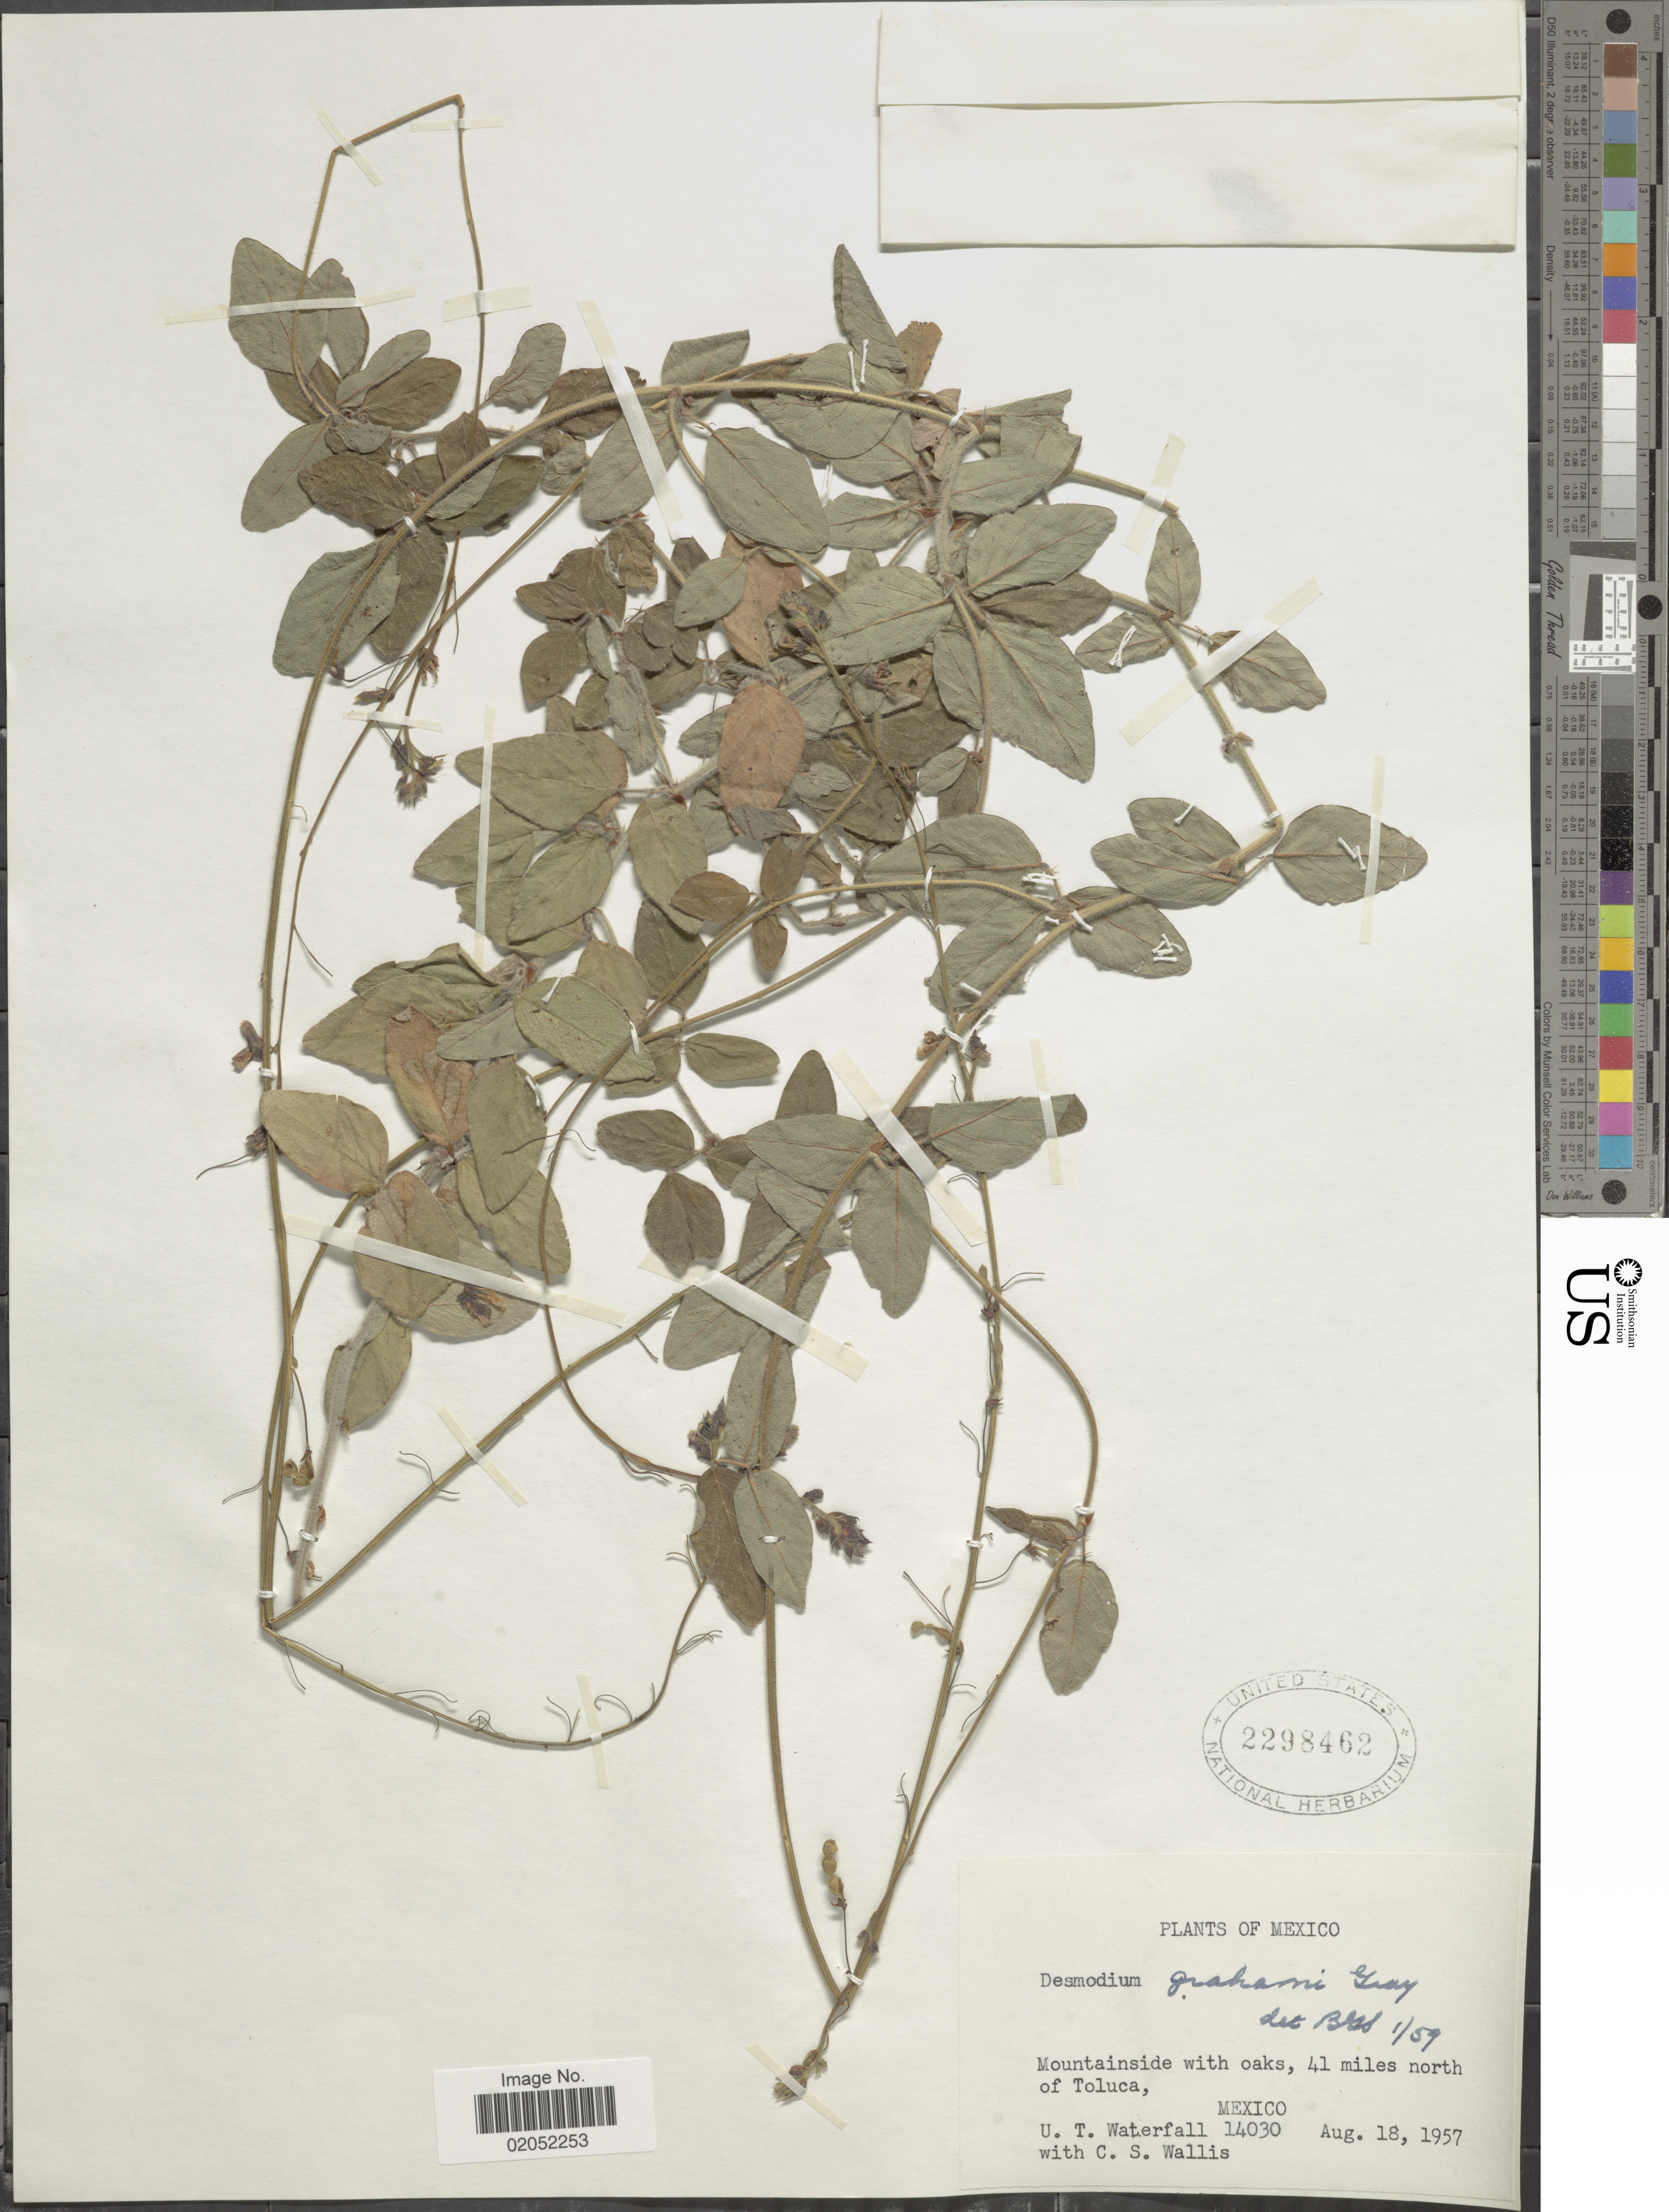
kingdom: Plantae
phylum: Tracheophyta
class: Magnoliopsida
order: Fabales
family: Fabaceae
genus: Desmodium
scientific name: Desmodium grahamii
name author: A. Gray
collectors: U. T. Waterfall & C. S. Wallis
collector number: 14030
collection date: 1957-08-18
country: Mexico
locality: Mountainside with oaks, 41 miles north of Toluca.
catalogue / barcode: US 2298462